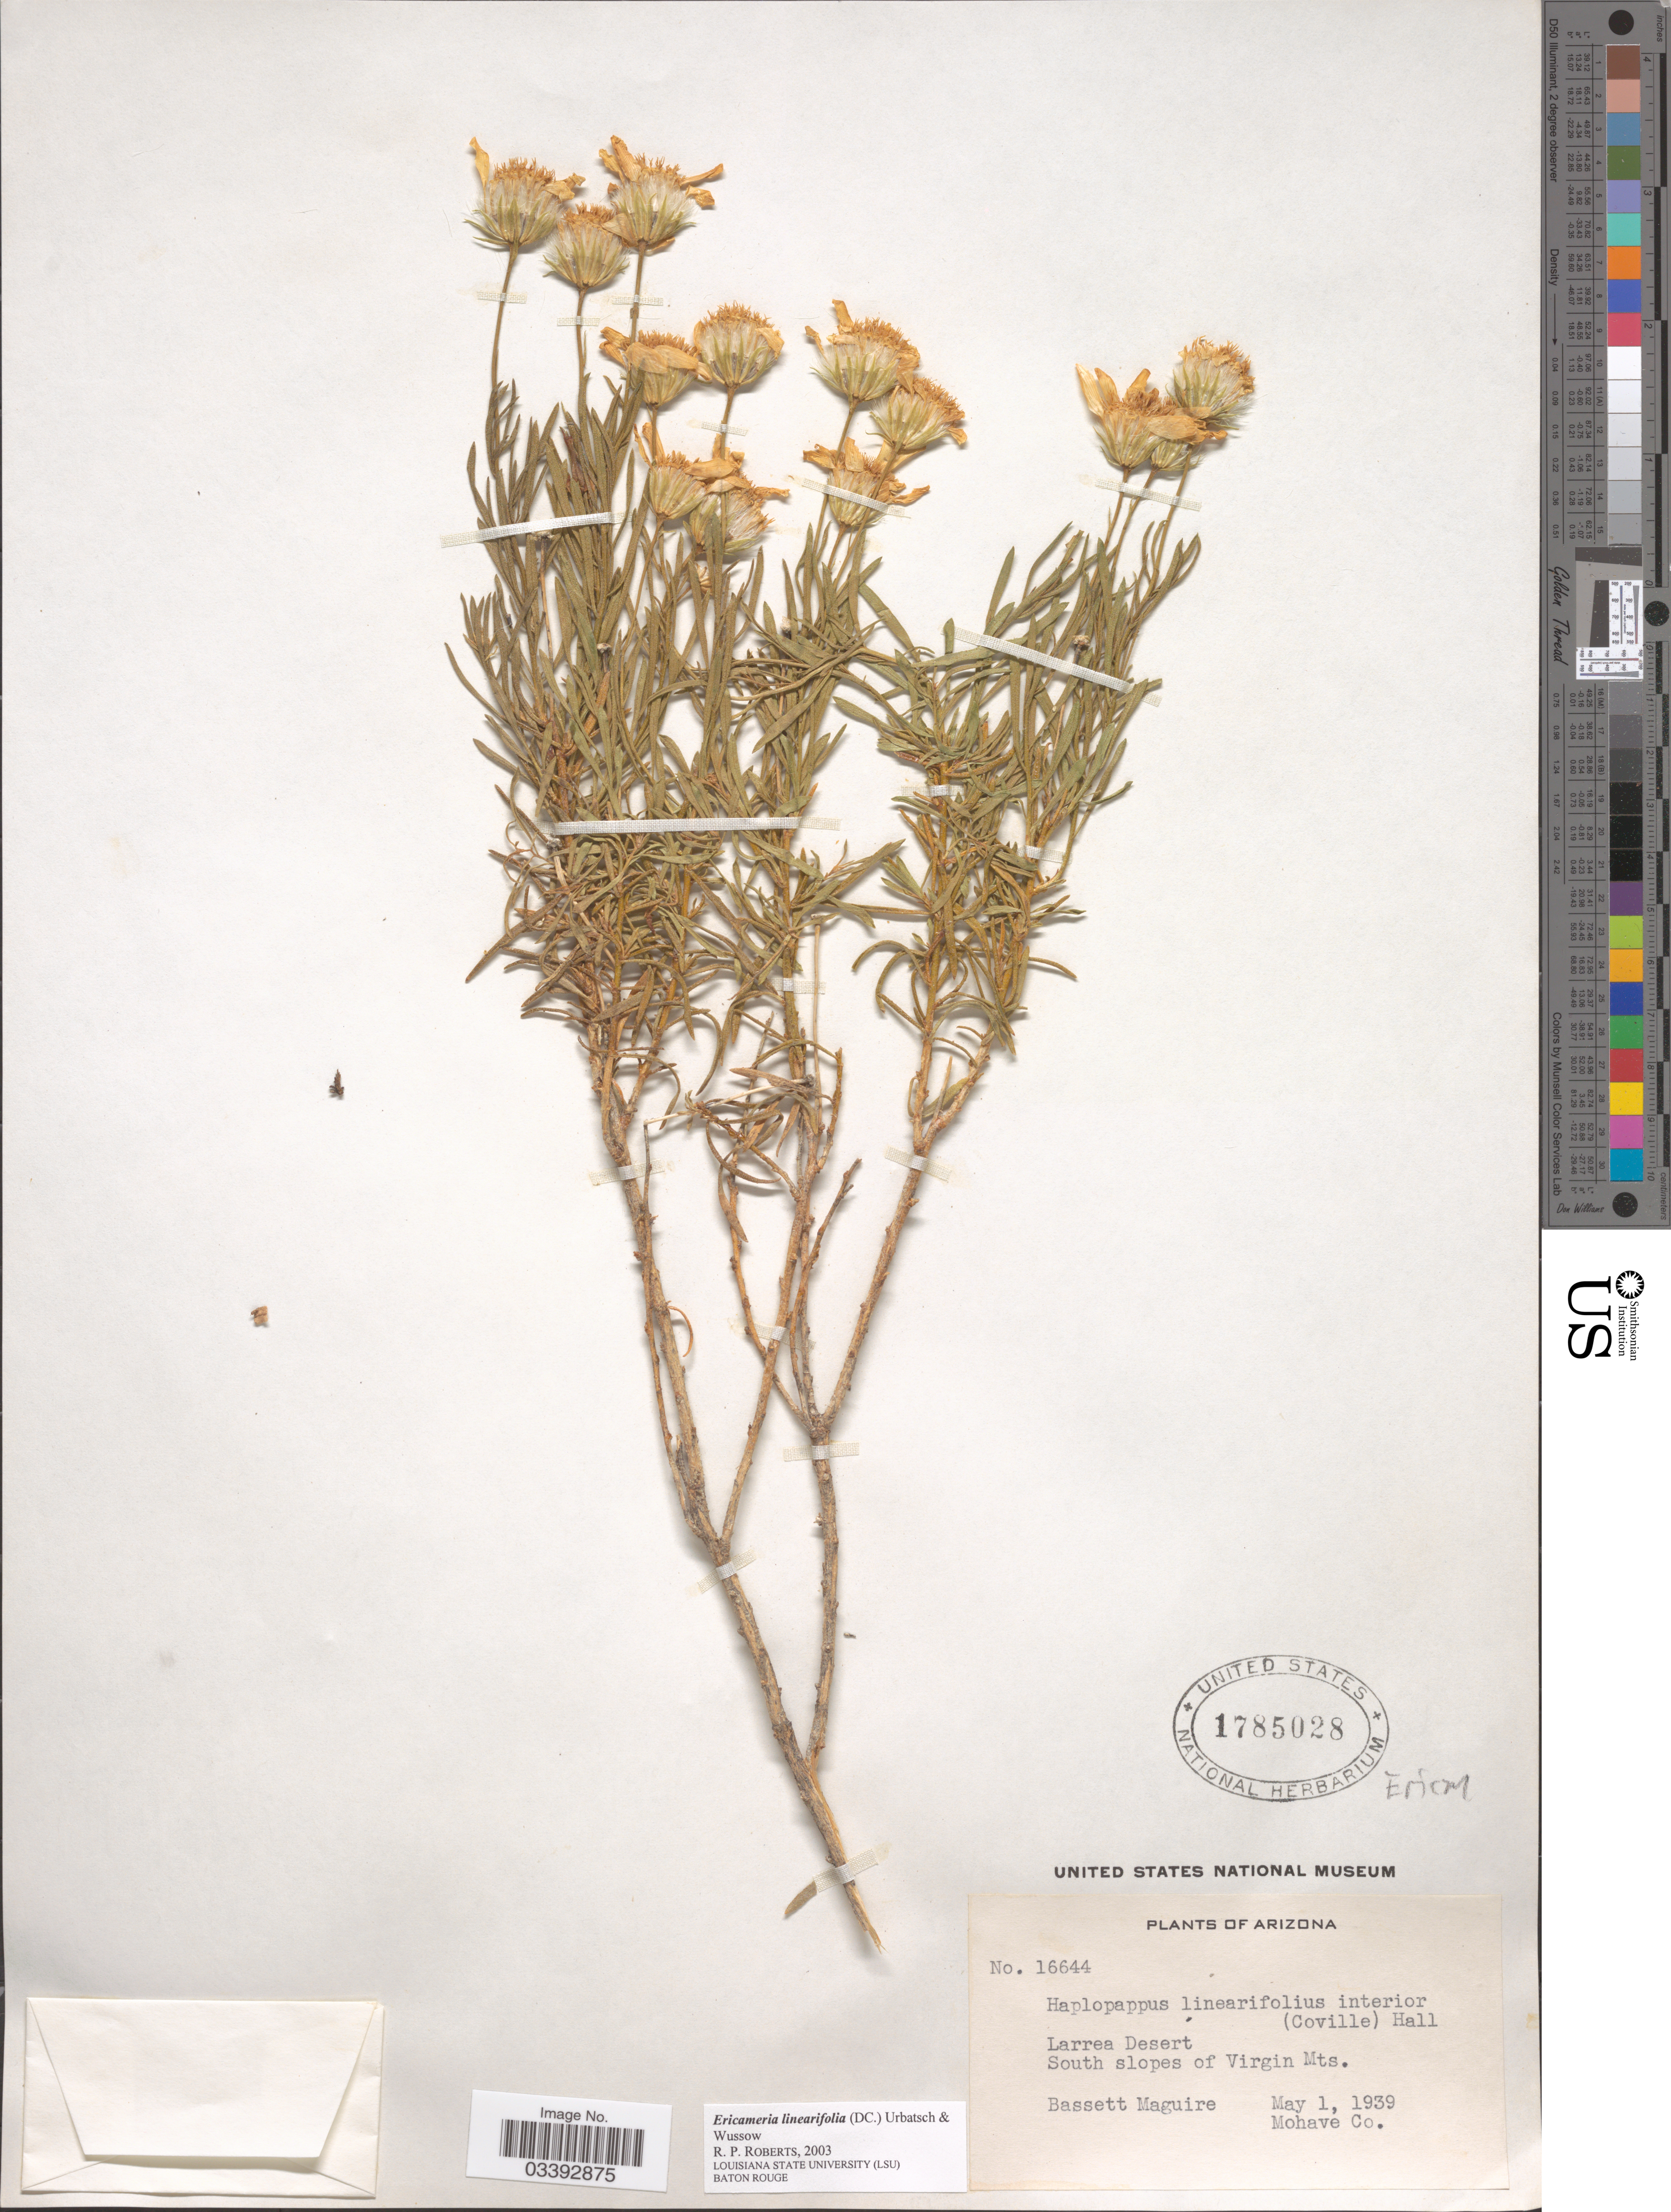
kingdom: Plantae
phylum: Tracheophyta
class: Magnoliopsida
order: Asterales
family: Asteraceae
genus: Ericameria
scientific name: Ericameria linearifolia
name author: (DC.) Urbatsch & Wussow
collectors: B. Maguire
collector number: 16644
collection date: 1939-05-01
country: United States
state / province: Arizona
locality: Larrea Desert, South slopes of Virgin Mts. Mohave Co.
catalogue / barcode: US 1785028